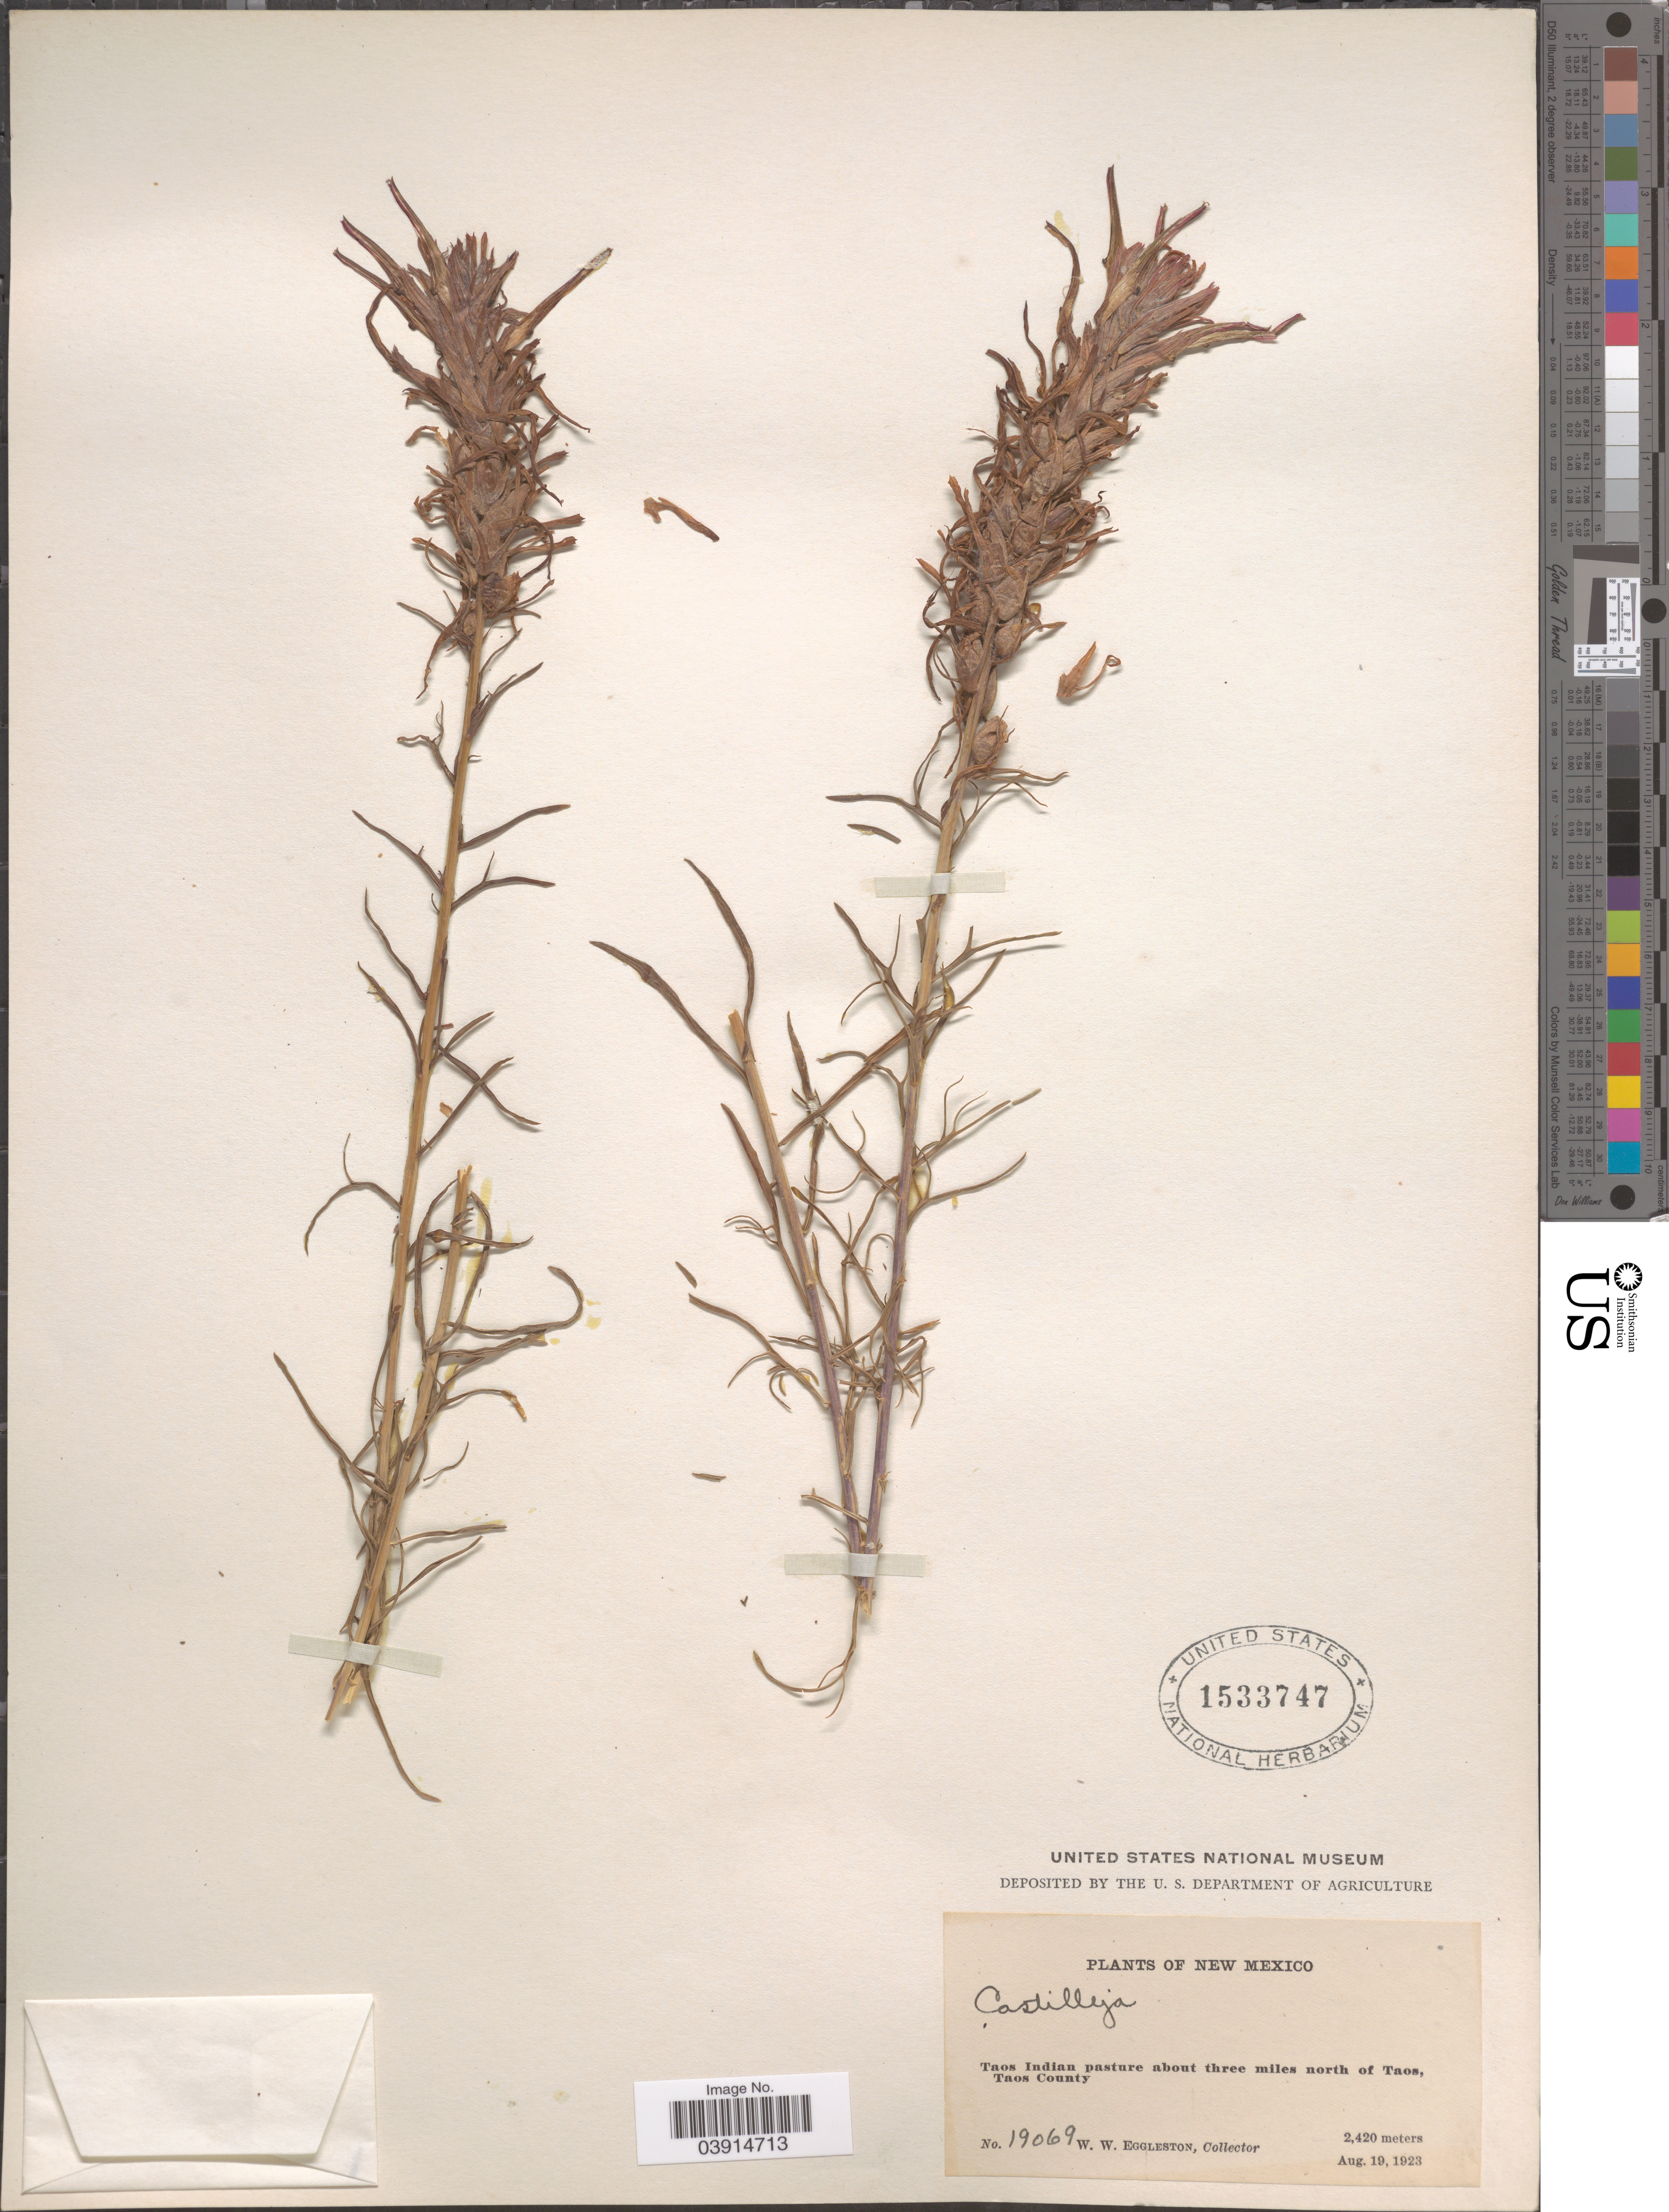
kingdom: Plantae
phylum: Tracheophyta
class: Magnoliopsida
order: Lamiales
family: Orobanchaceae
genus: Castilleja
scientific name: Castilleja sp.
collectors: W. W. Eggleston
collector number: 19069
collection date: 1923-08-19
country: United States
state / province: New Mexico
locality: Taos Indian pasture about three miles north of Taos, Taos County.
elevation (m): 2420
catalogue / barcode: US 1533747